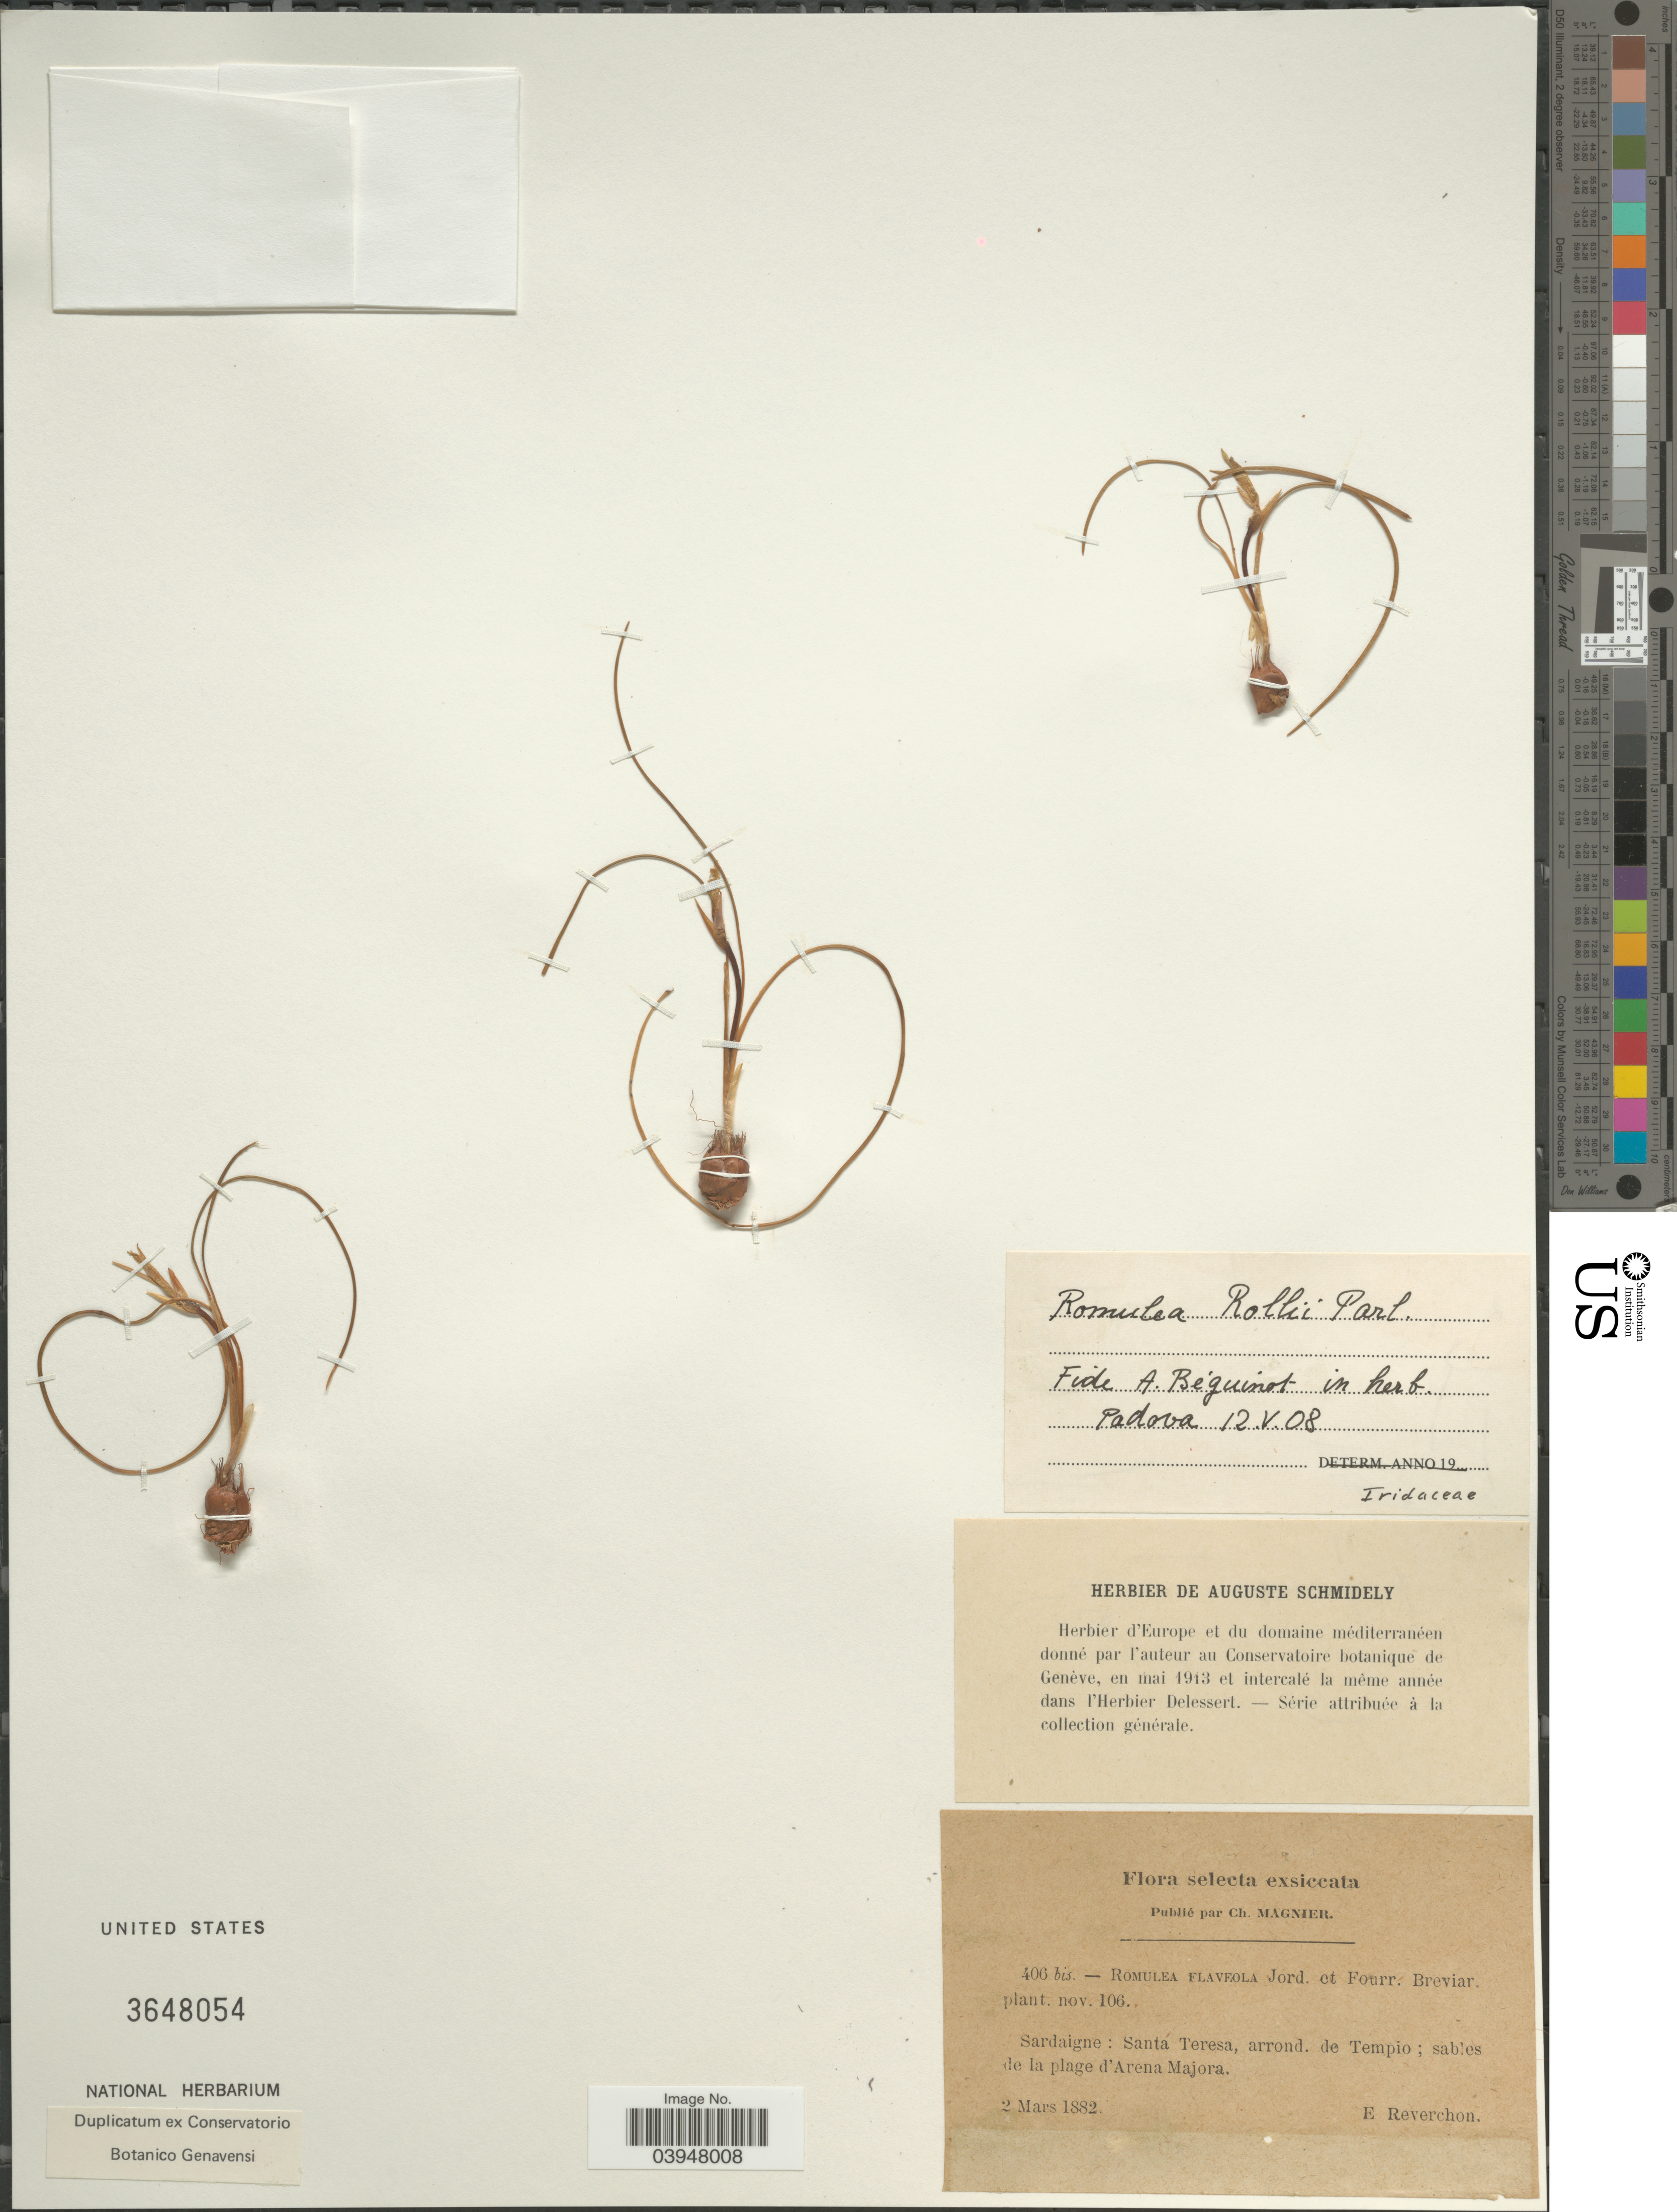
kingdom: Plantae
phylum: Tracheophyta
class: Liliopsida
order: Asparagales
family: Iridaceae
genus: Romulea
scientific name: Romulea rollii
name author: Parl.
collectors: E. Reverchon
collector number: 406bis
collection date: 1882-03-02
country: Italy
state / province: Sardegna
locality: Sardaigne: Santá Teresa, arrond. de Tempio; sables de la plage d'Arena Majora.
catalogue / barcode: US 3648054